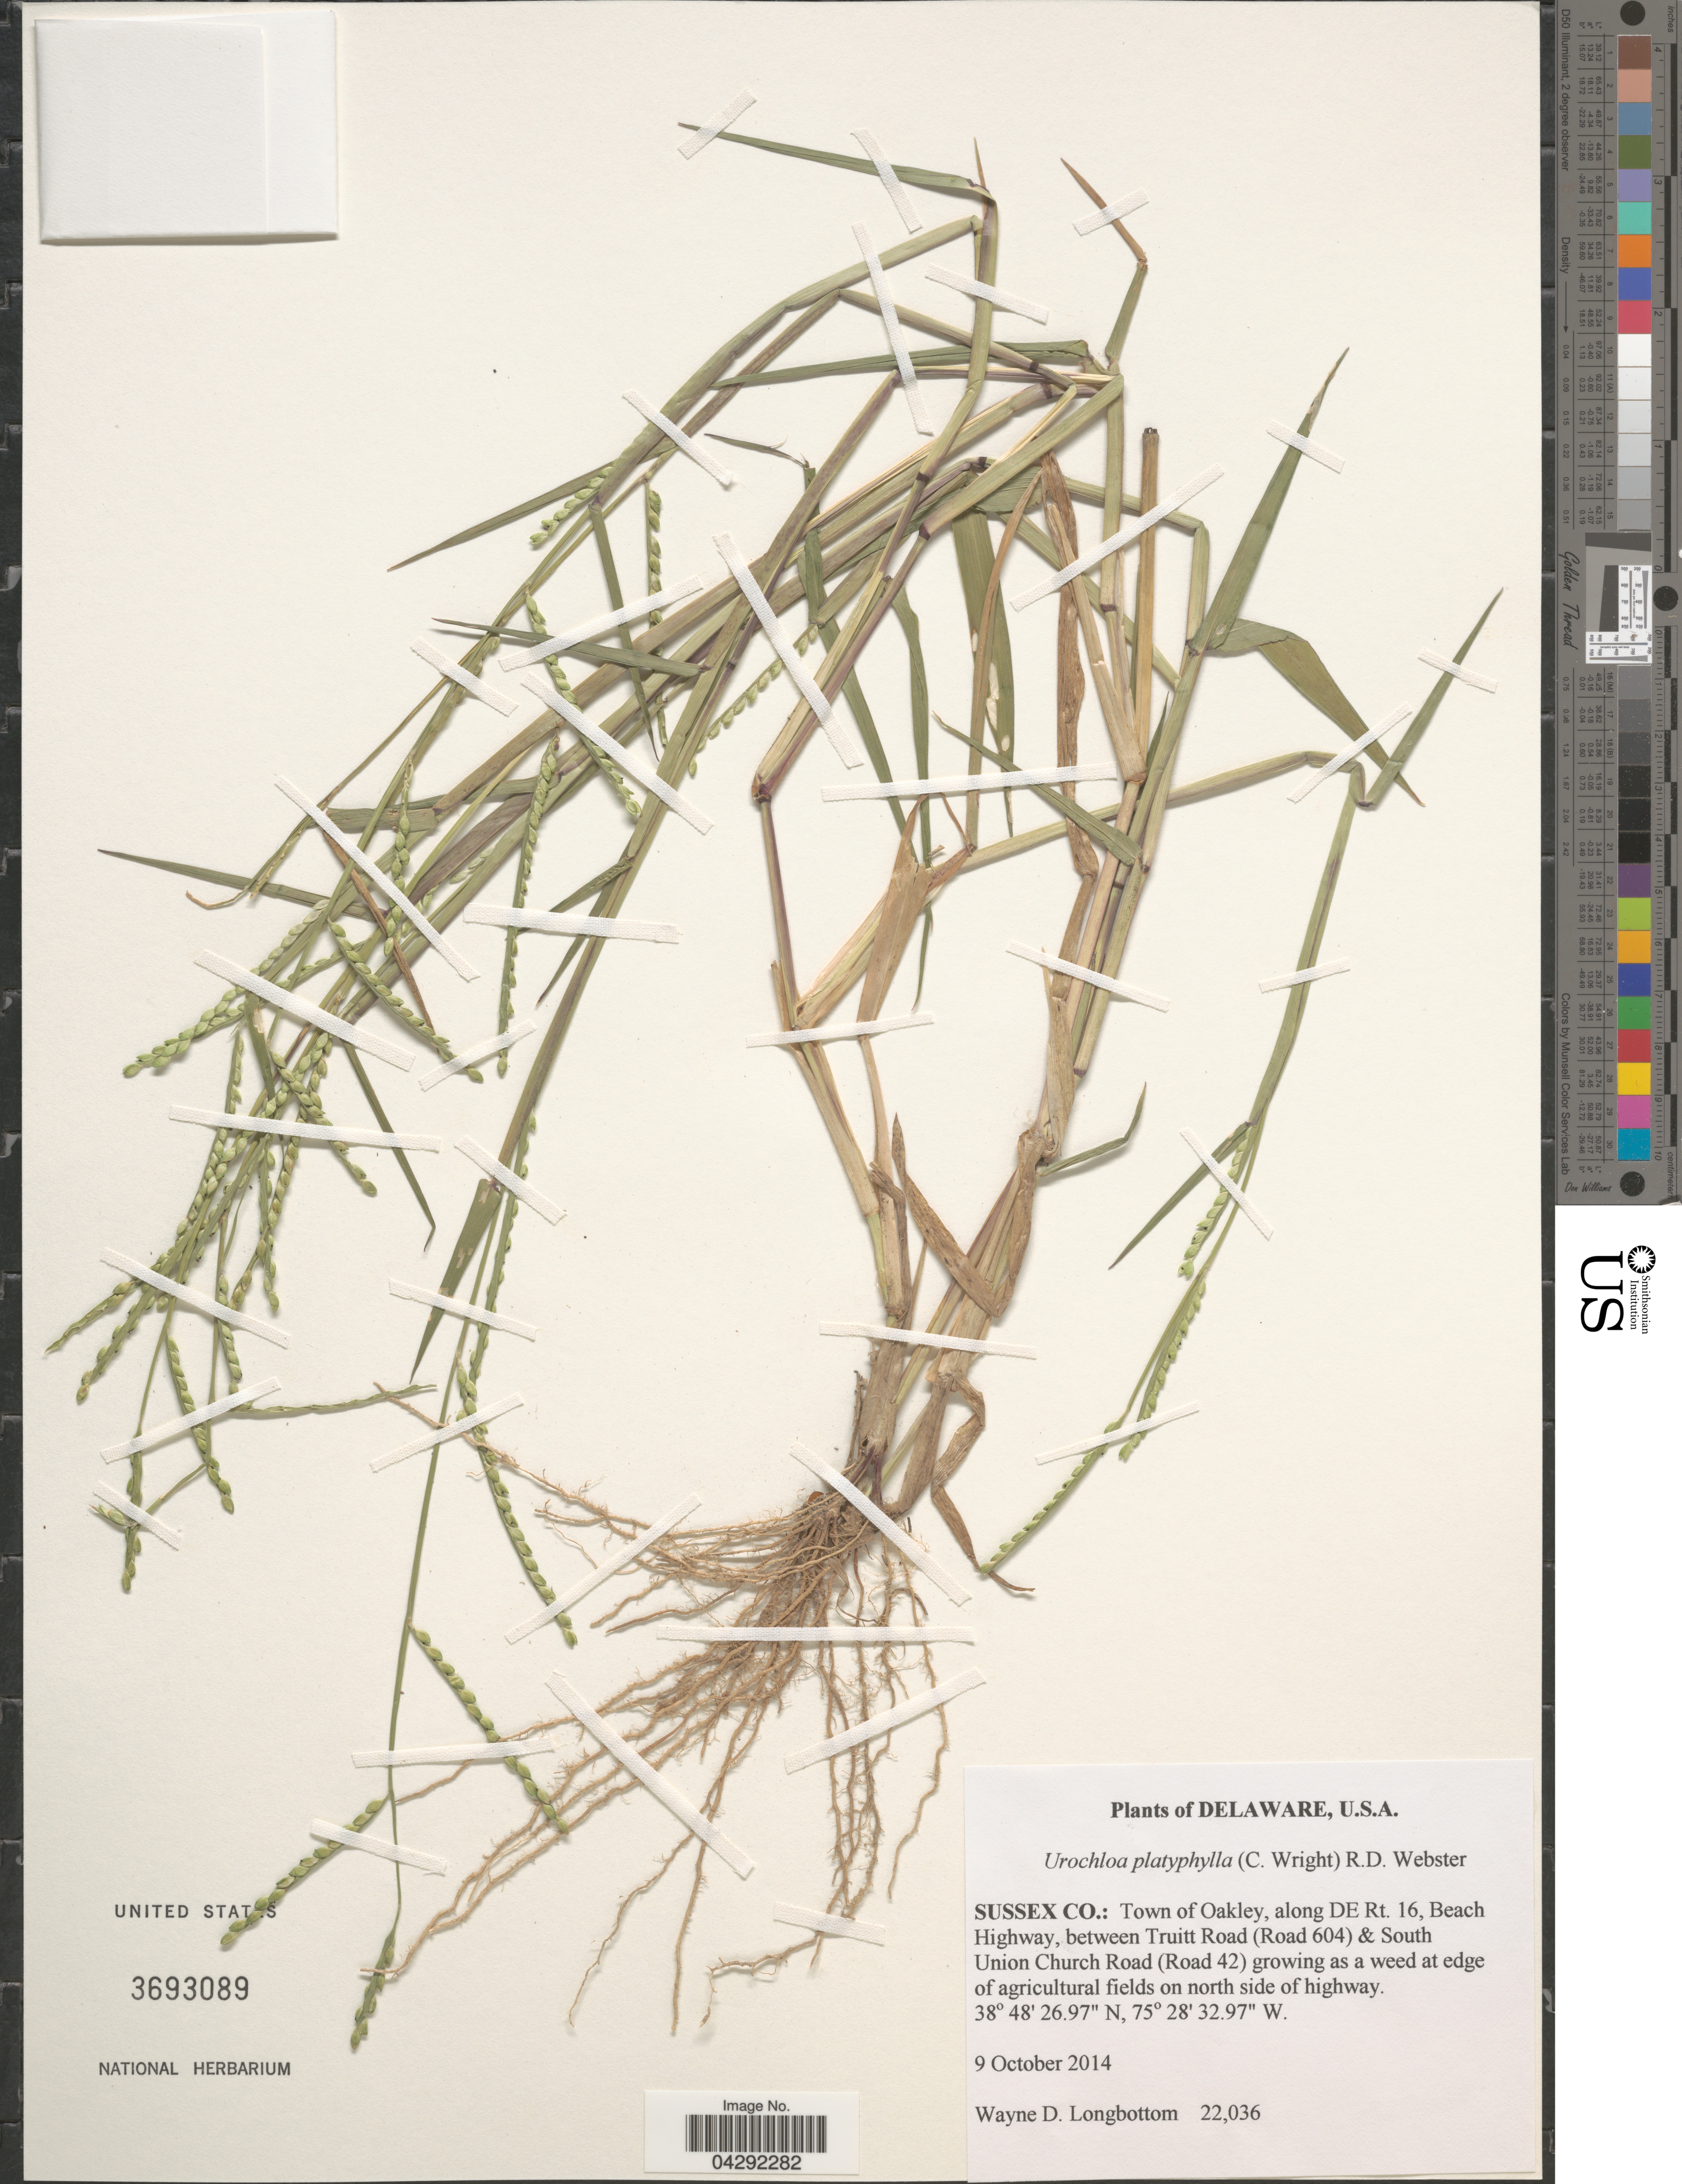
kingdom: Plantae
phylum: Tracheophyta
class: Liliopsida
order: Poales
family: Poaceae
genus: Urochloa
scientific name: Urochloa platyphylla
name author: (Munro ex C. Wright) R.D. Webster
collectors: W. D. Longbottom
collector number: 22036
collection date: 2014-10-09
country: United States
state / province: Delaware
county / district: Sussex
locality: Sussex Co.: Town of Oakley, along DE Rt. 16, Beach Highway, between Truitt Road (Road 604) & South Union Church Road (Road 42) growing as a weed at edge of agricultural fields on north side of highway.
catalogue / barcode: US 3693089